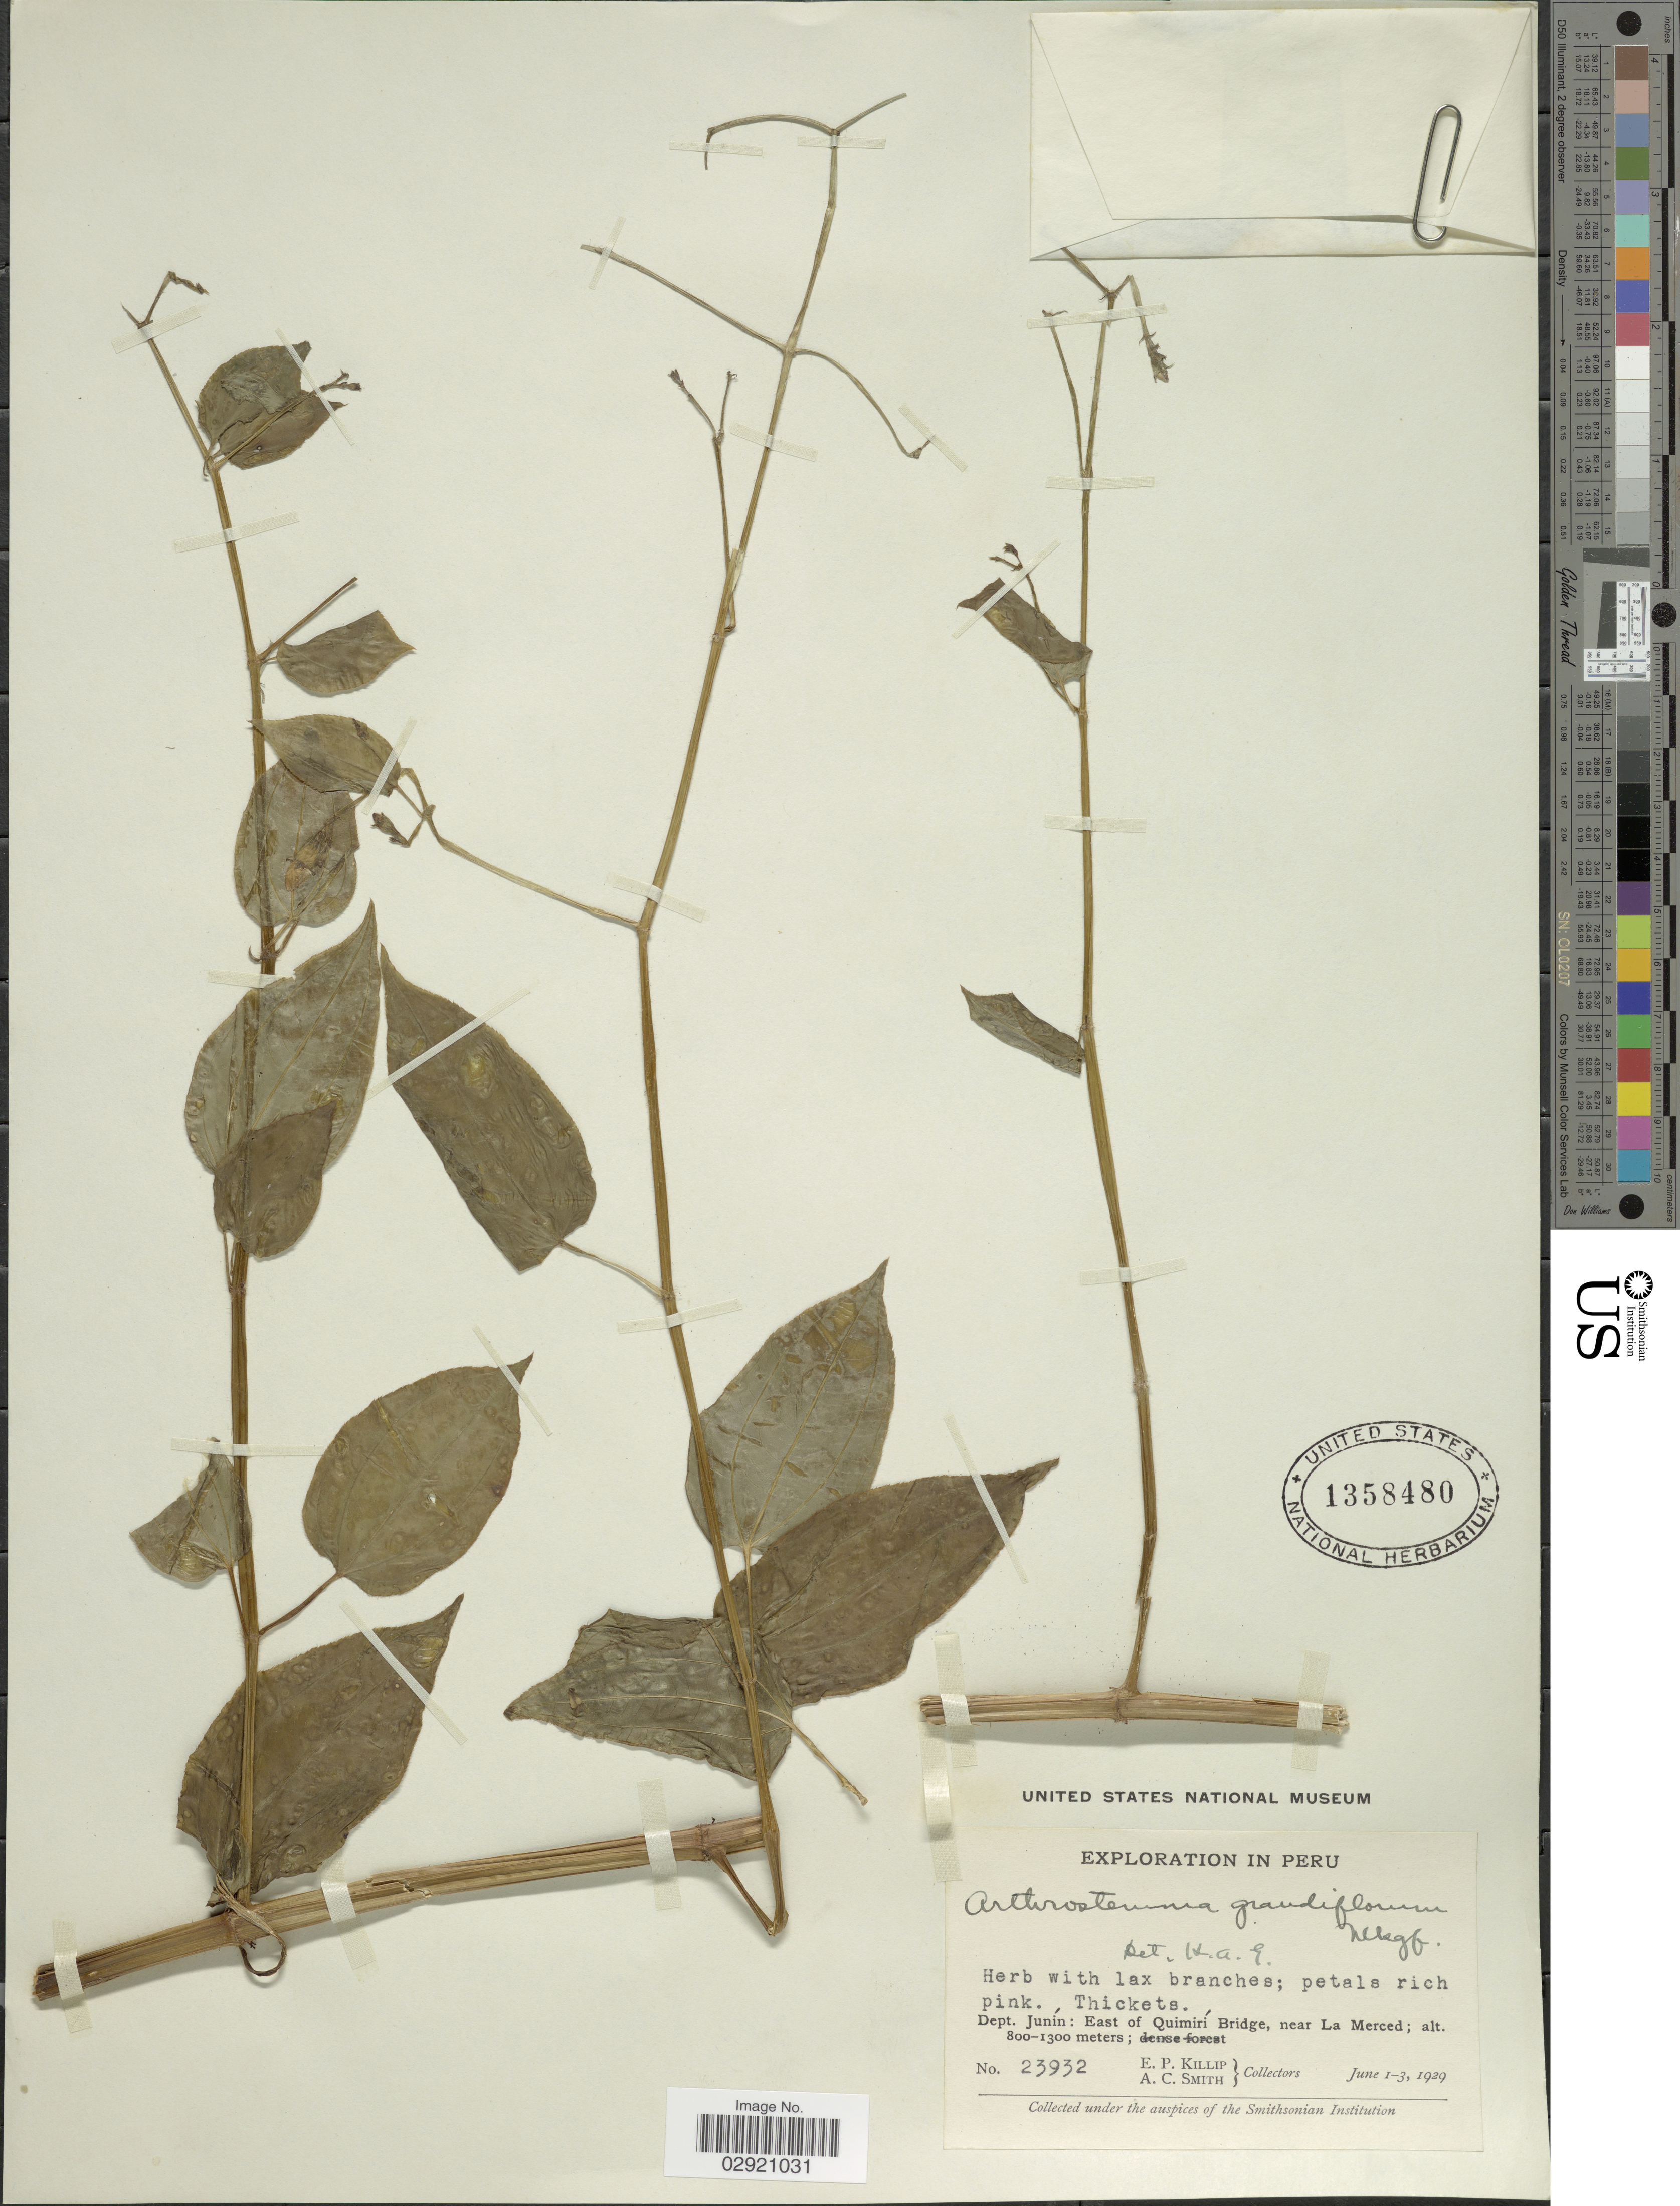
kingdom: Plantae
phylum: Tracheophyta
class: Magnoliopsida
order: Myrtales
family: Melastomataceae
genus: Arthrostemma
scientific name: Arthrostemma ciliatum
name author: Pav. ex D. Don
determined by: Strong, Mark T., (BOT), Smithsonian Institution - National Museum of Natural History (UNITED STATES)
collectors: E. P. Killip & A. C. Smith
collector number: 23932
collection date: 1929-06-01/1929-06-03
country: Peru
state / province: Junín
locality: Dept. Junín: East of Quimirí Bridge, near La Merced.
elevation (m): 800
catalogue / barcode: US 1358480